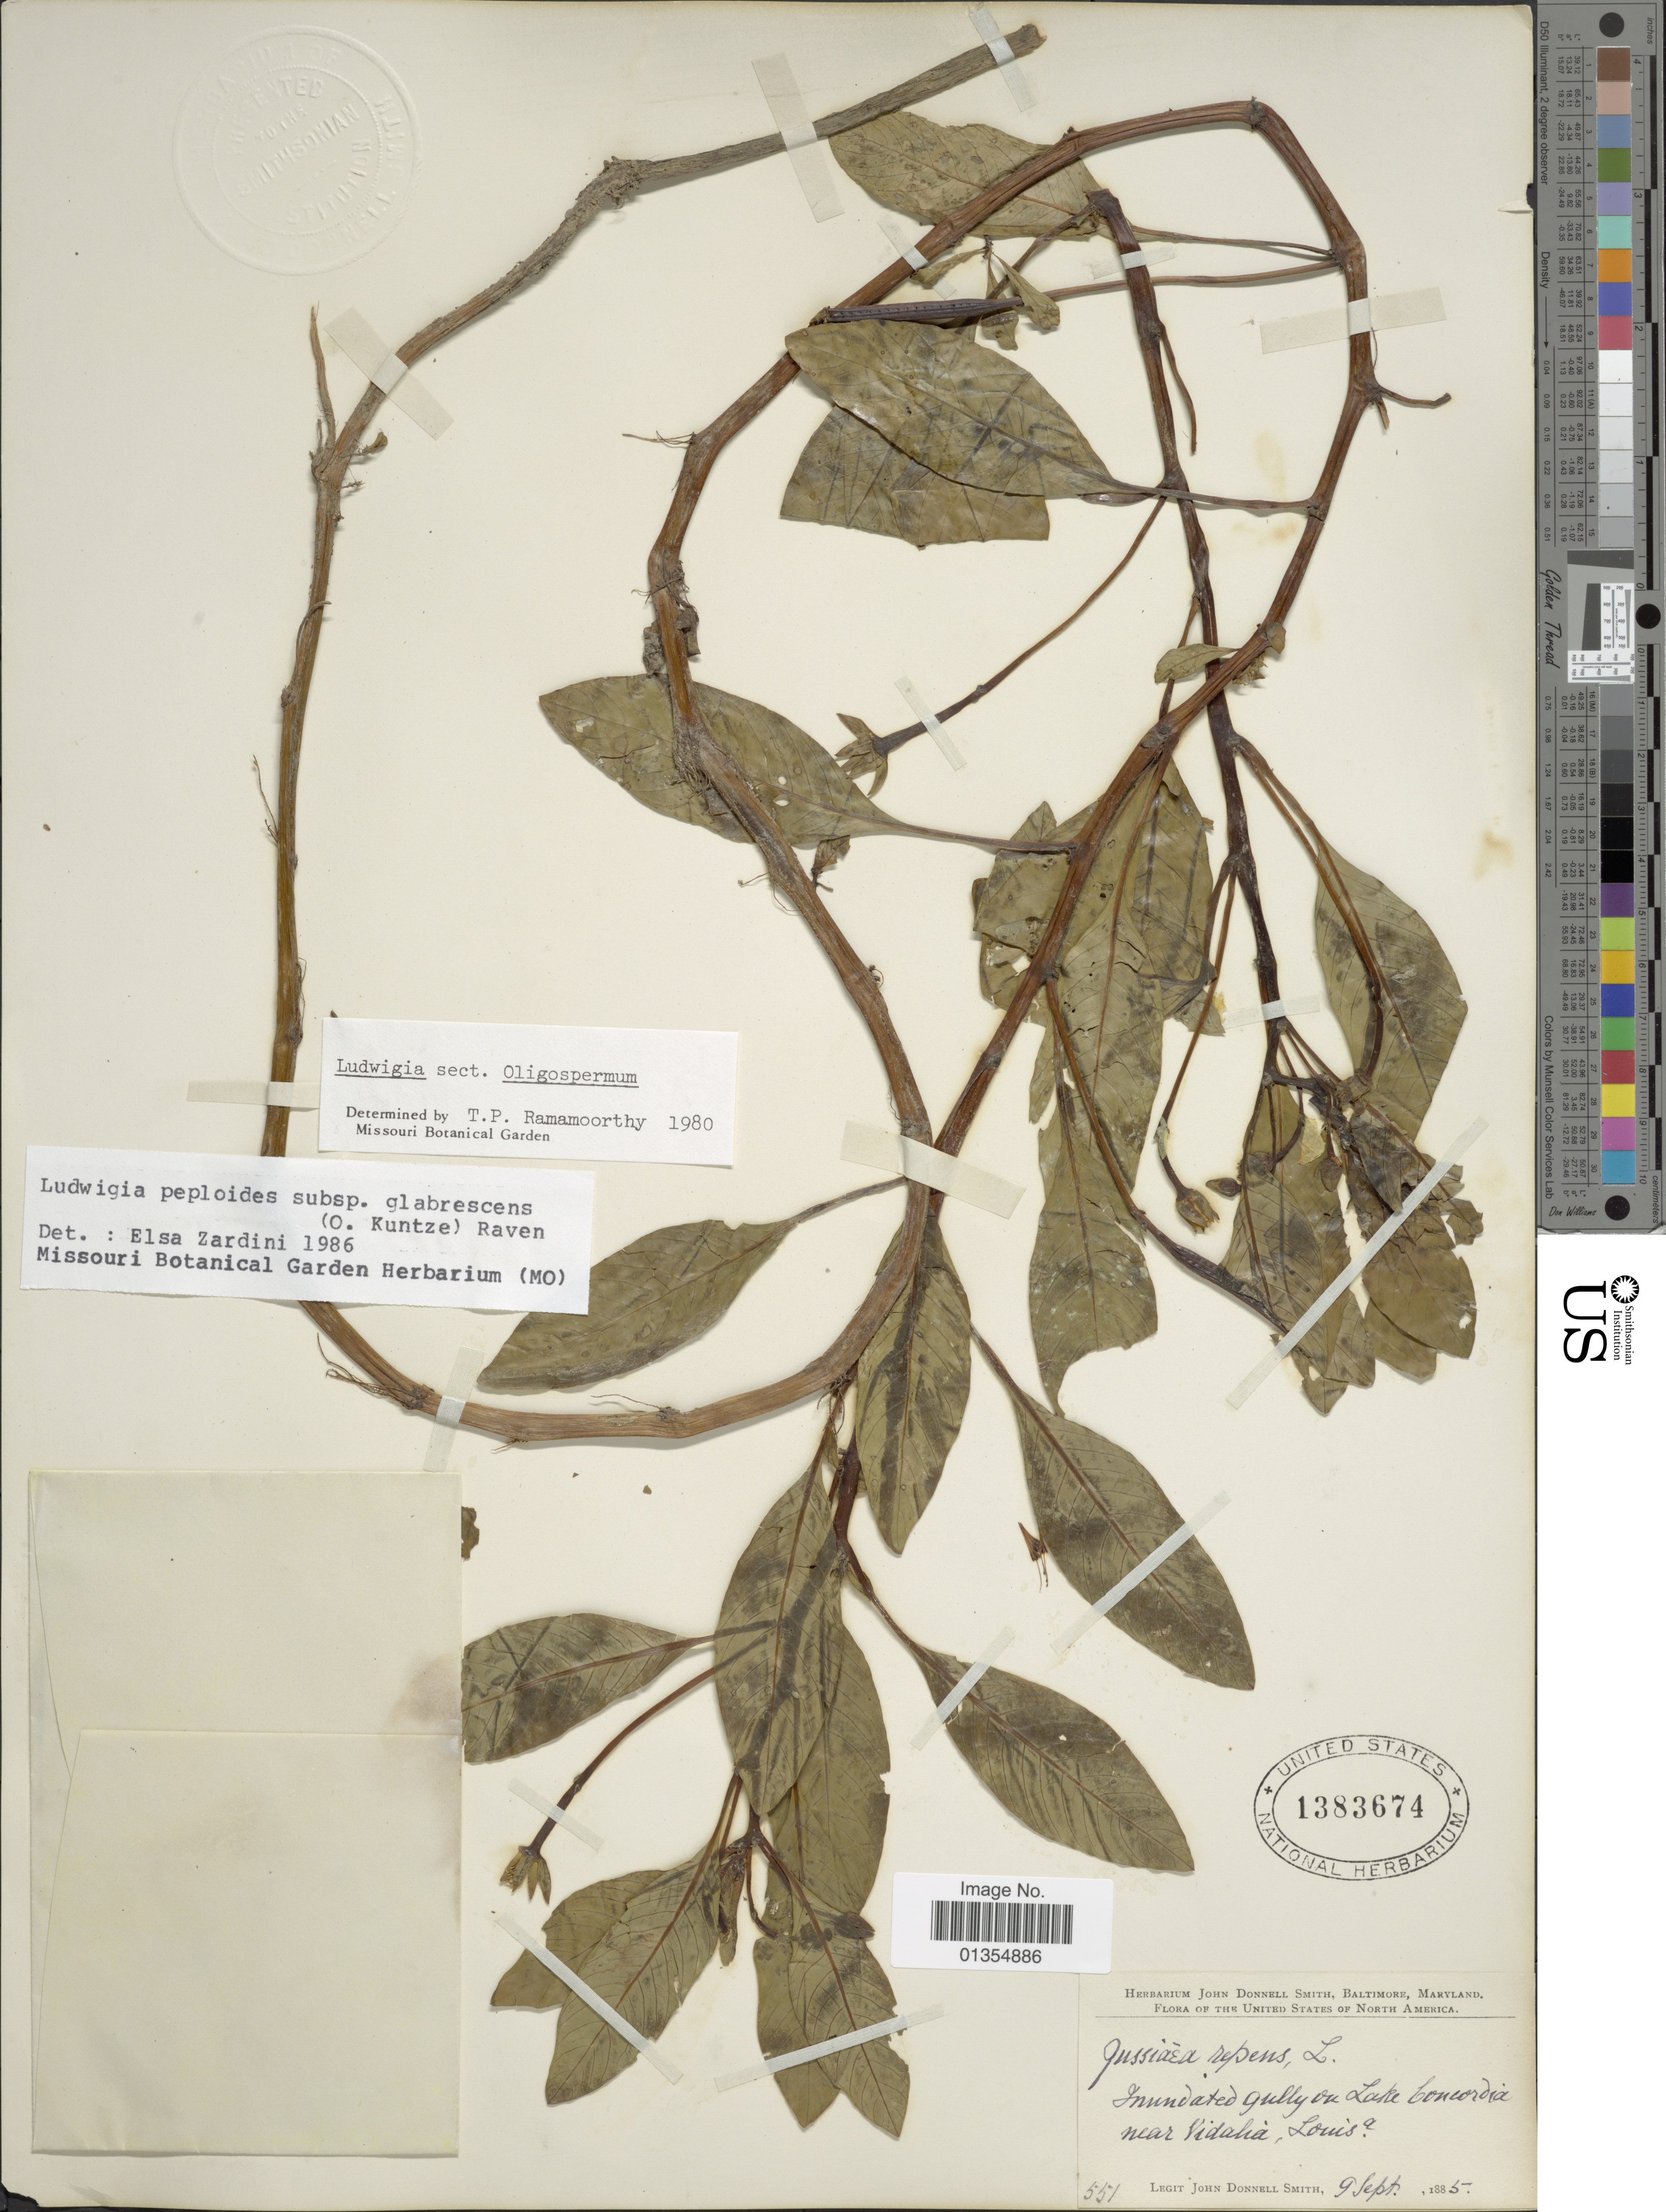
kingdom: Plantae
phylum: Tracheophyta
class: Magnoliopsida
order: Myrtales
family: Onagraceae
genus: Ludwigia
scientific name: Ludwigia peploides subsp. glabrescens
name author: (Kuntze) P.H. Raven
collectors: J. Donnell Smith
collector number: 551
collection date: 1885-09-09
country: United States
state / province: Louisiana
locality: Inundated gully on Lake Concordia near Vidalia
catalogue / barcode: US 1383674